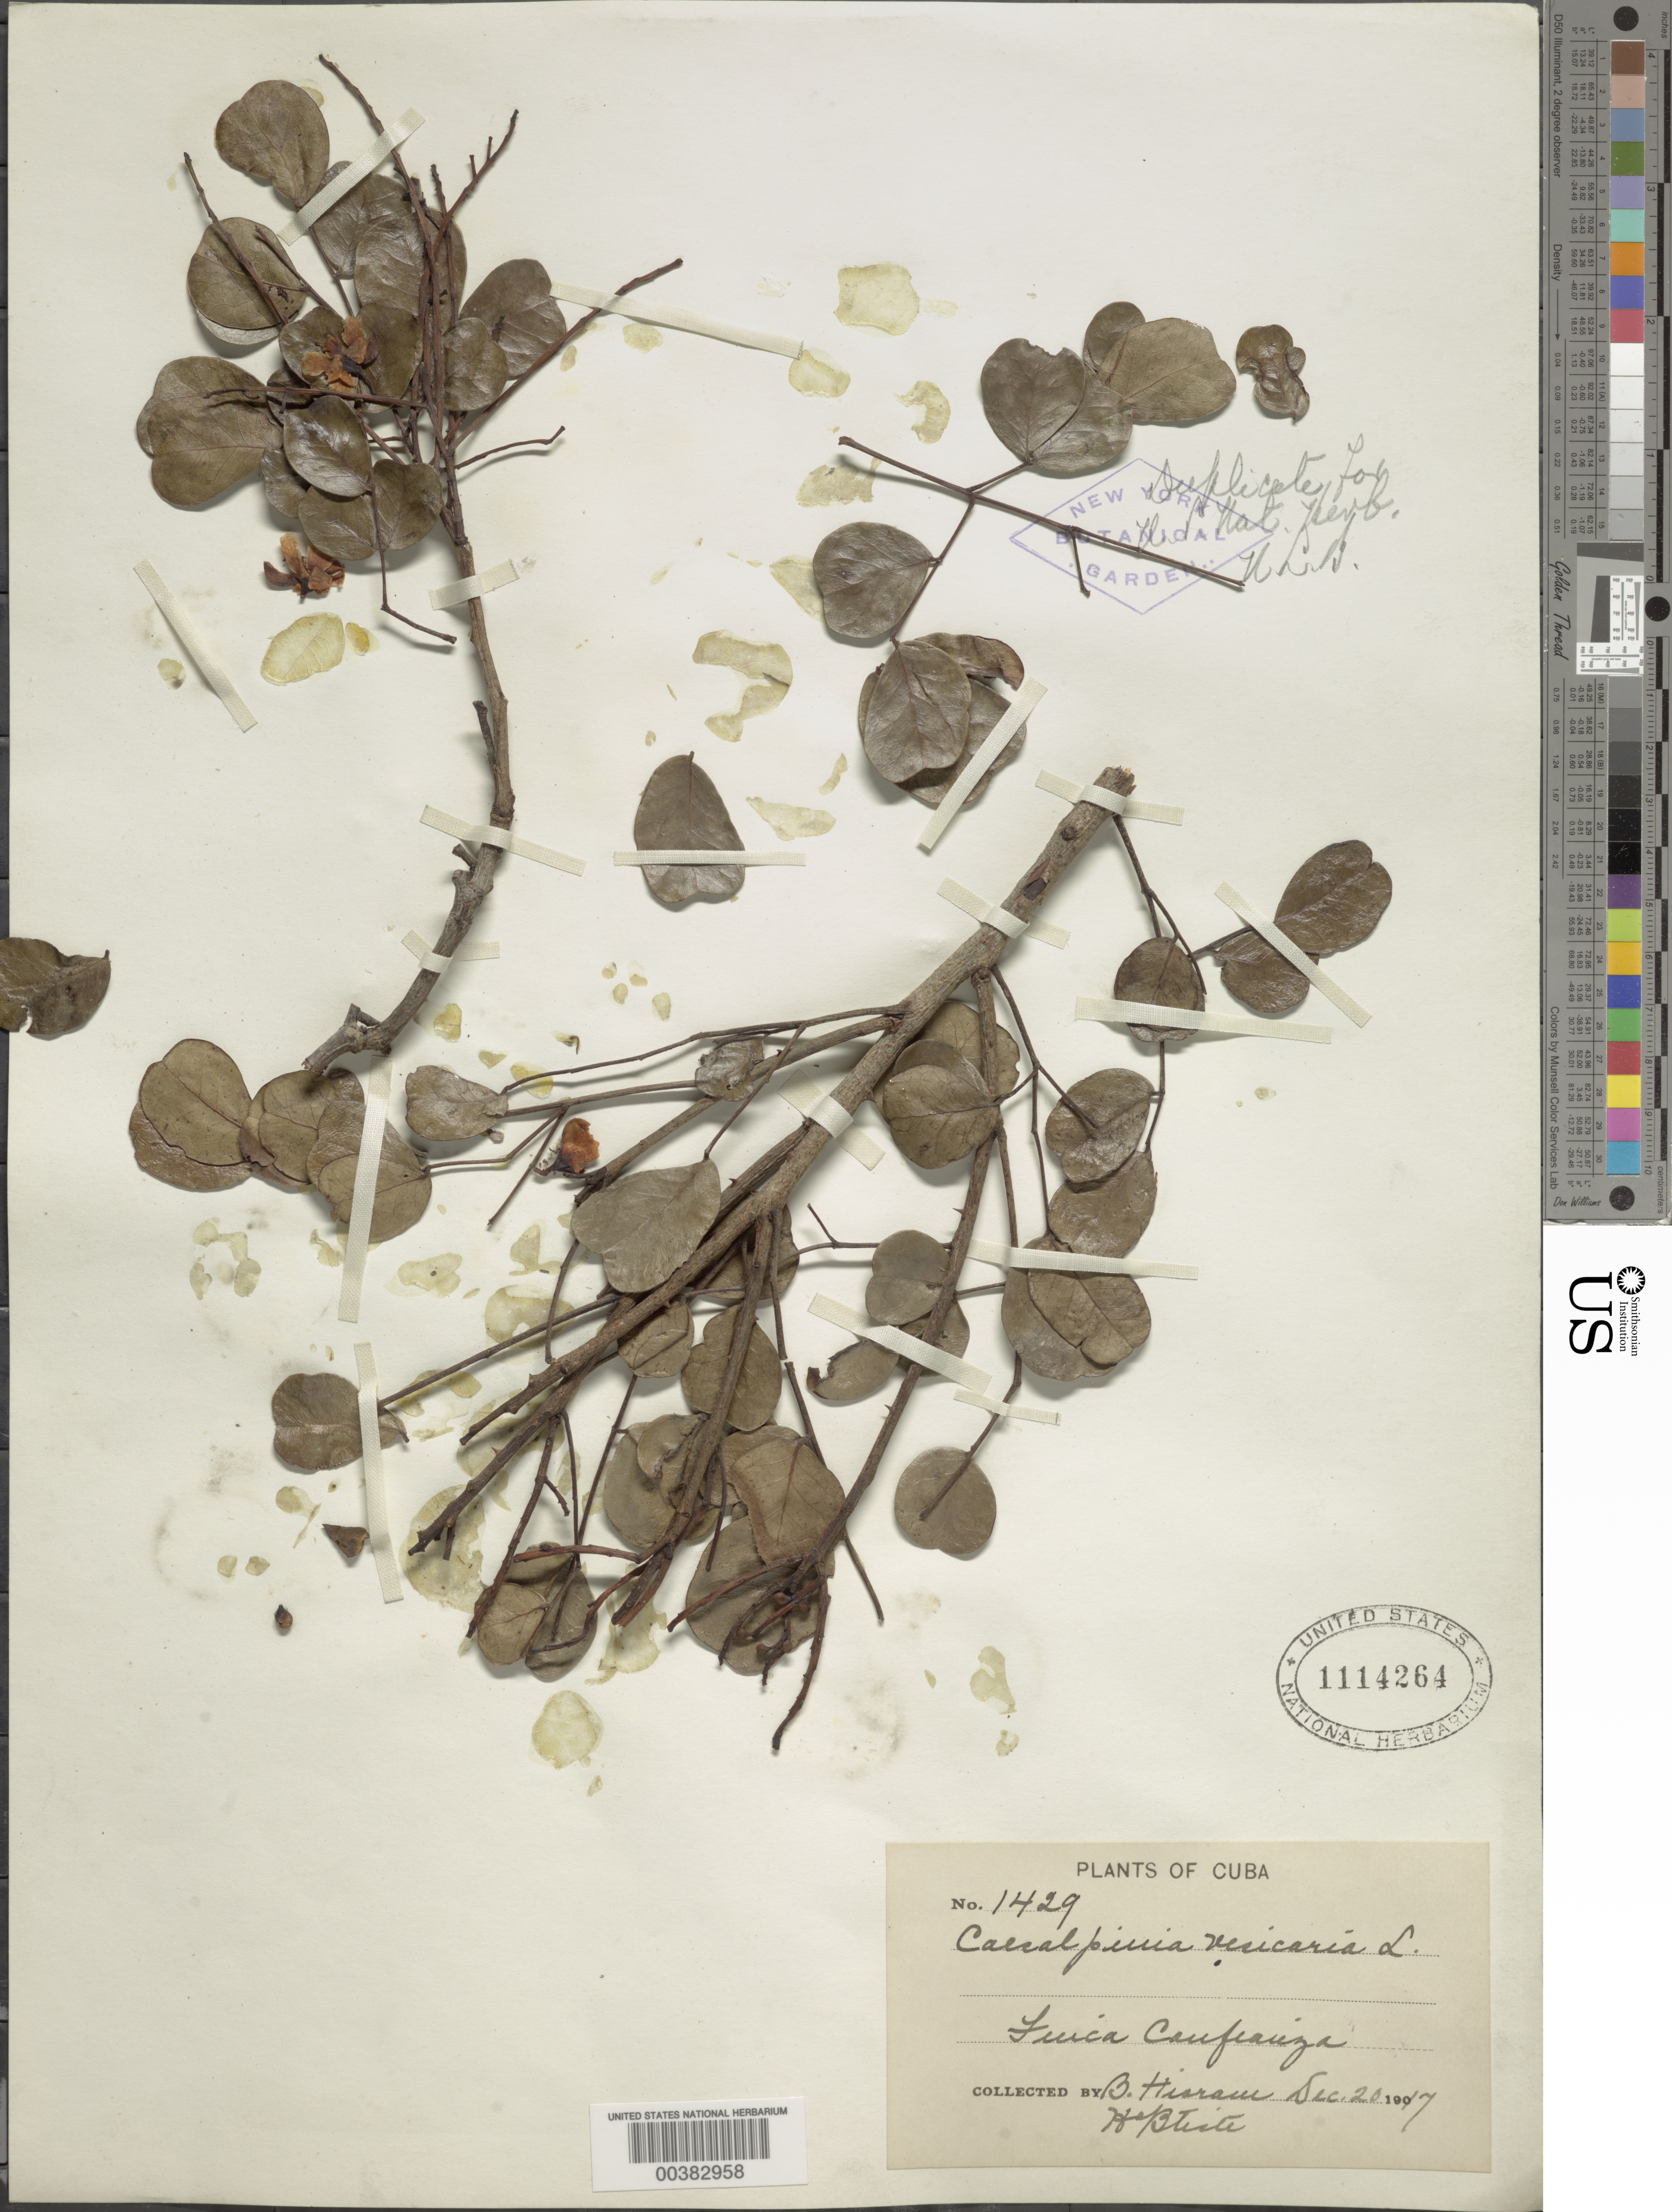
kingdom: Plantae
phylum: Tracheophyta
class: Magnoliopsida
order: Fabales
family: Fabaceae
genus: Tara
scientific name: Tara vesicaria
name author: (L.) Molinari et al.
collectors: B. Hieram & H. Bliste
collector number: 1429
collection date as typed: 20 Dec 1917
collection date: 1917-12-20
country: Cuba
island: Greater Antilles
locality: Finca Canfeanza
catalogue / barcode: US 1114264